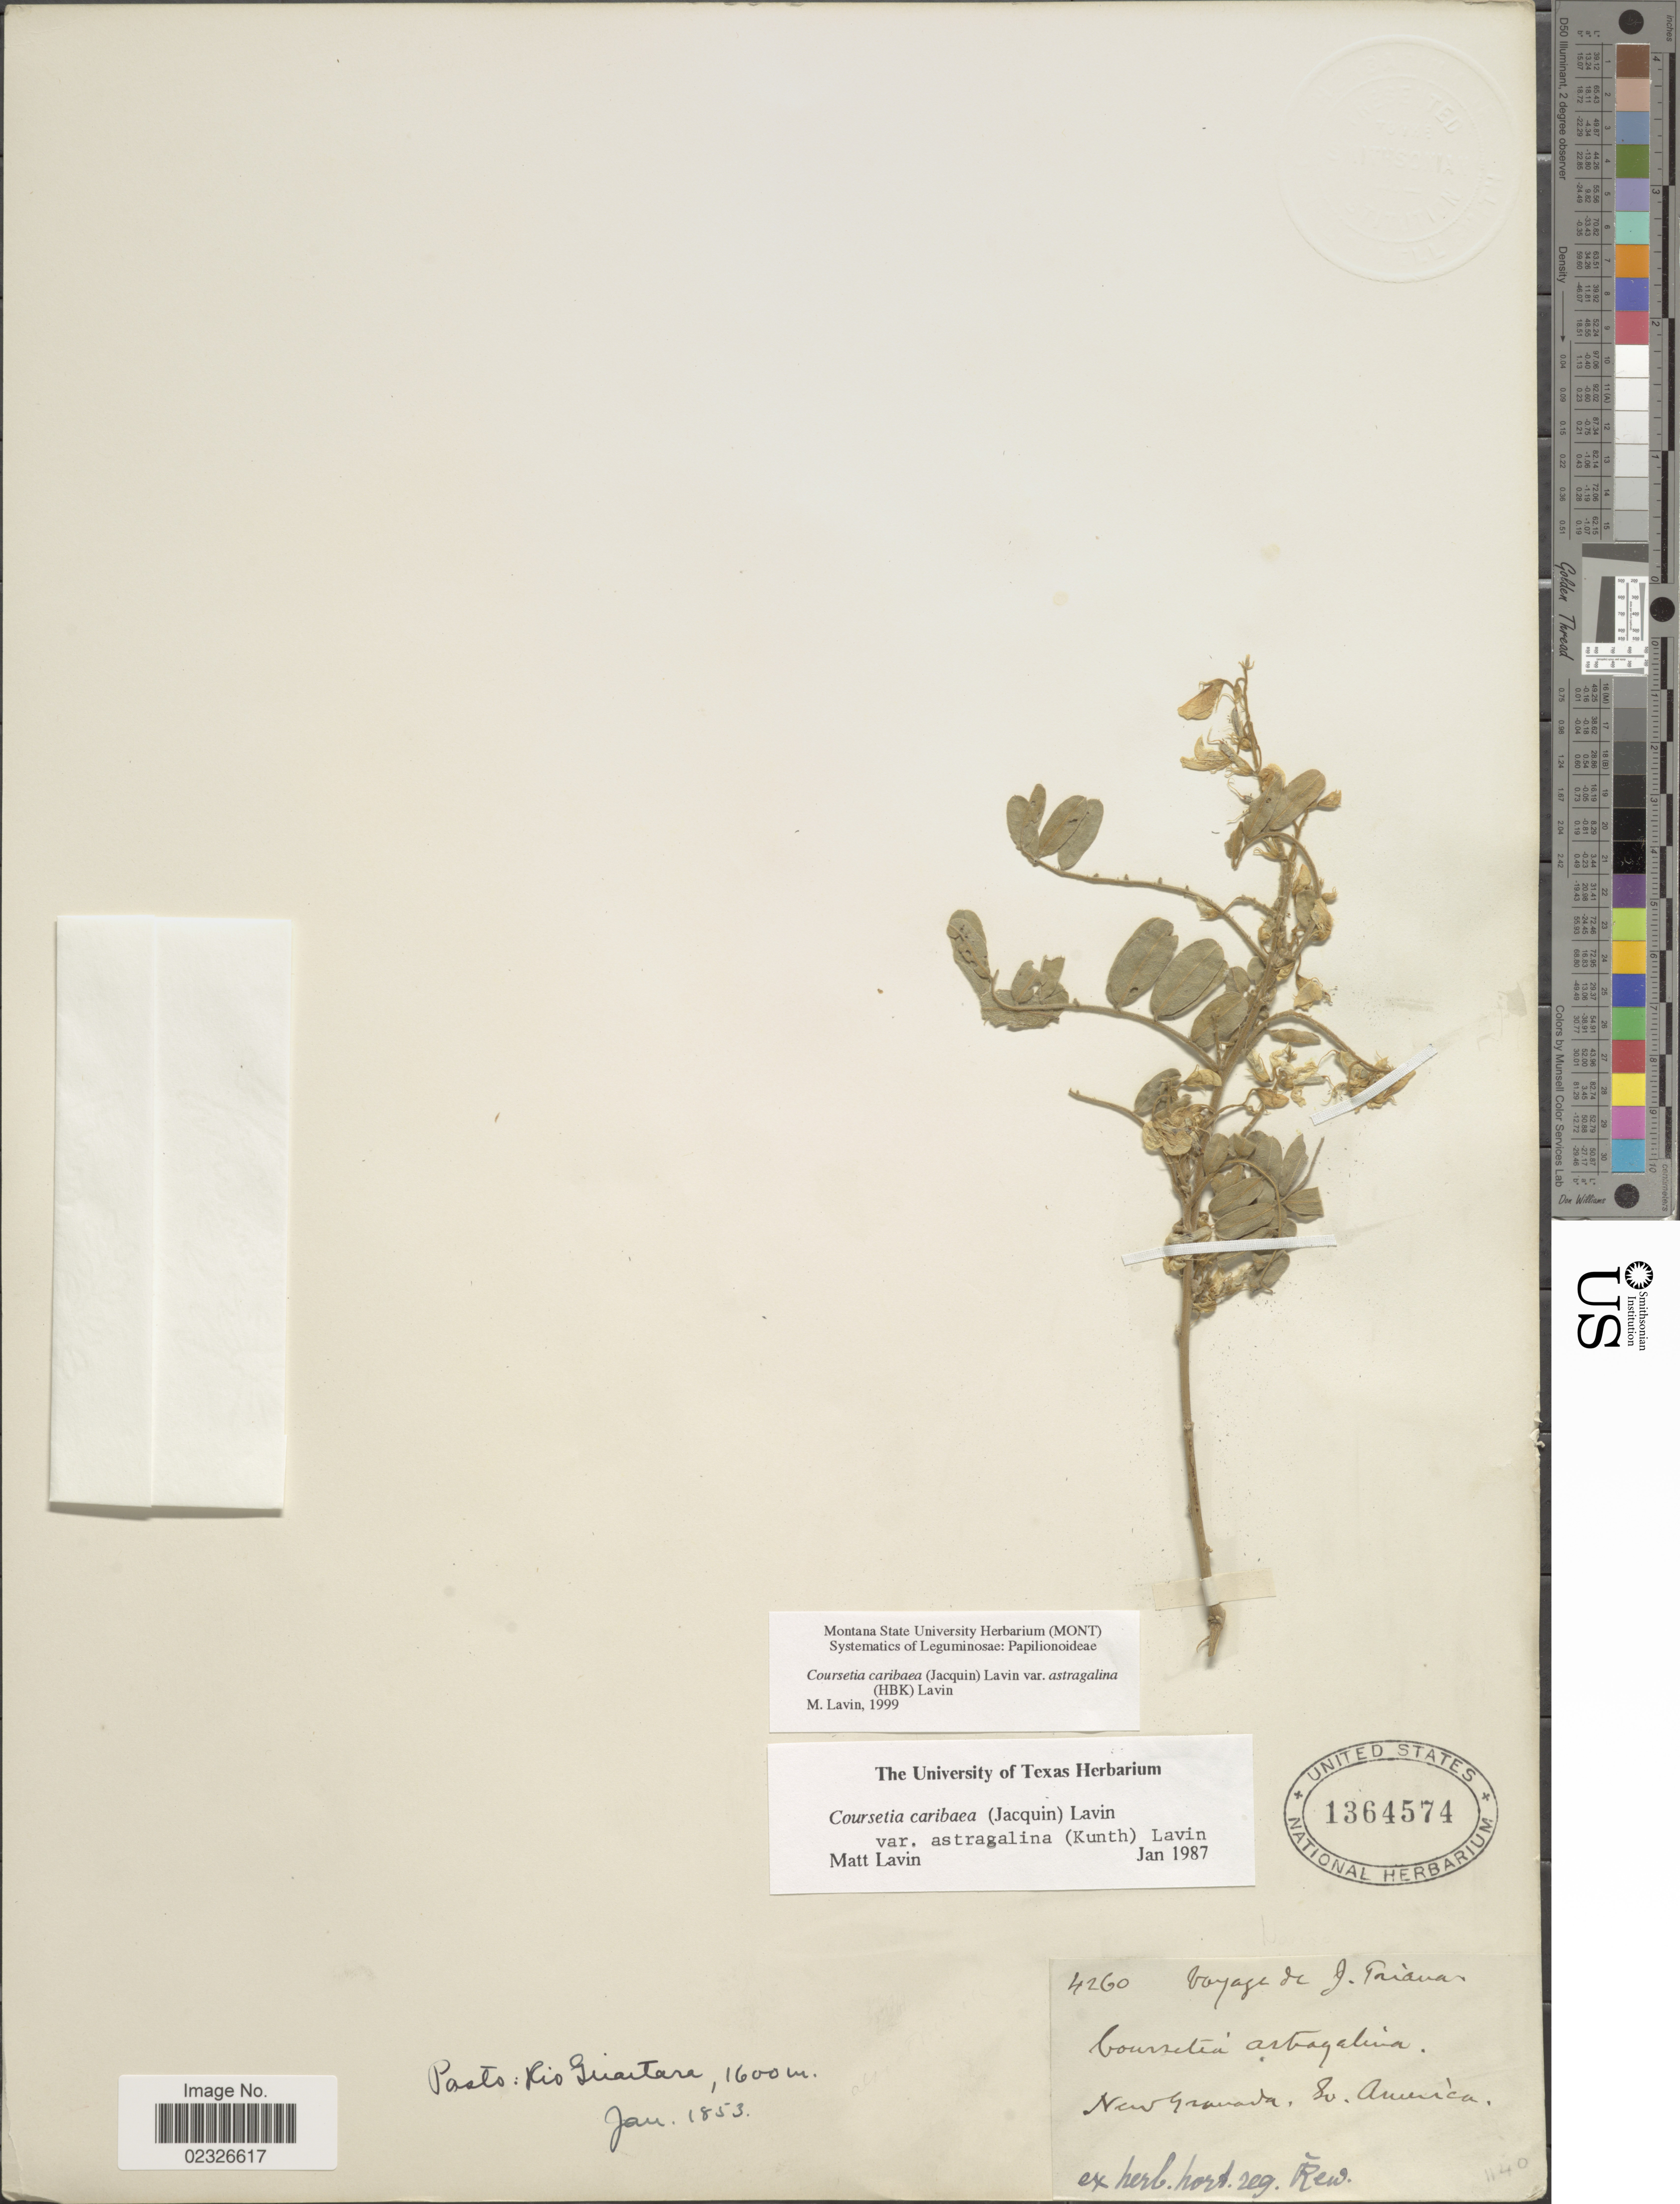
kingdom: Plantae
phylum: Tracheophyta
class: Magnoliopsida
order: Fabales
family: Fabaceae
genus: Coursetia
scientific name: Coursetia caribaea var. astragalina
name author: (Kunth) Lavin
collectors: J. Triana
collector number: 4260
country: Colombia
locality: New Granada, So. America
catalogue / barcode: US 1364574